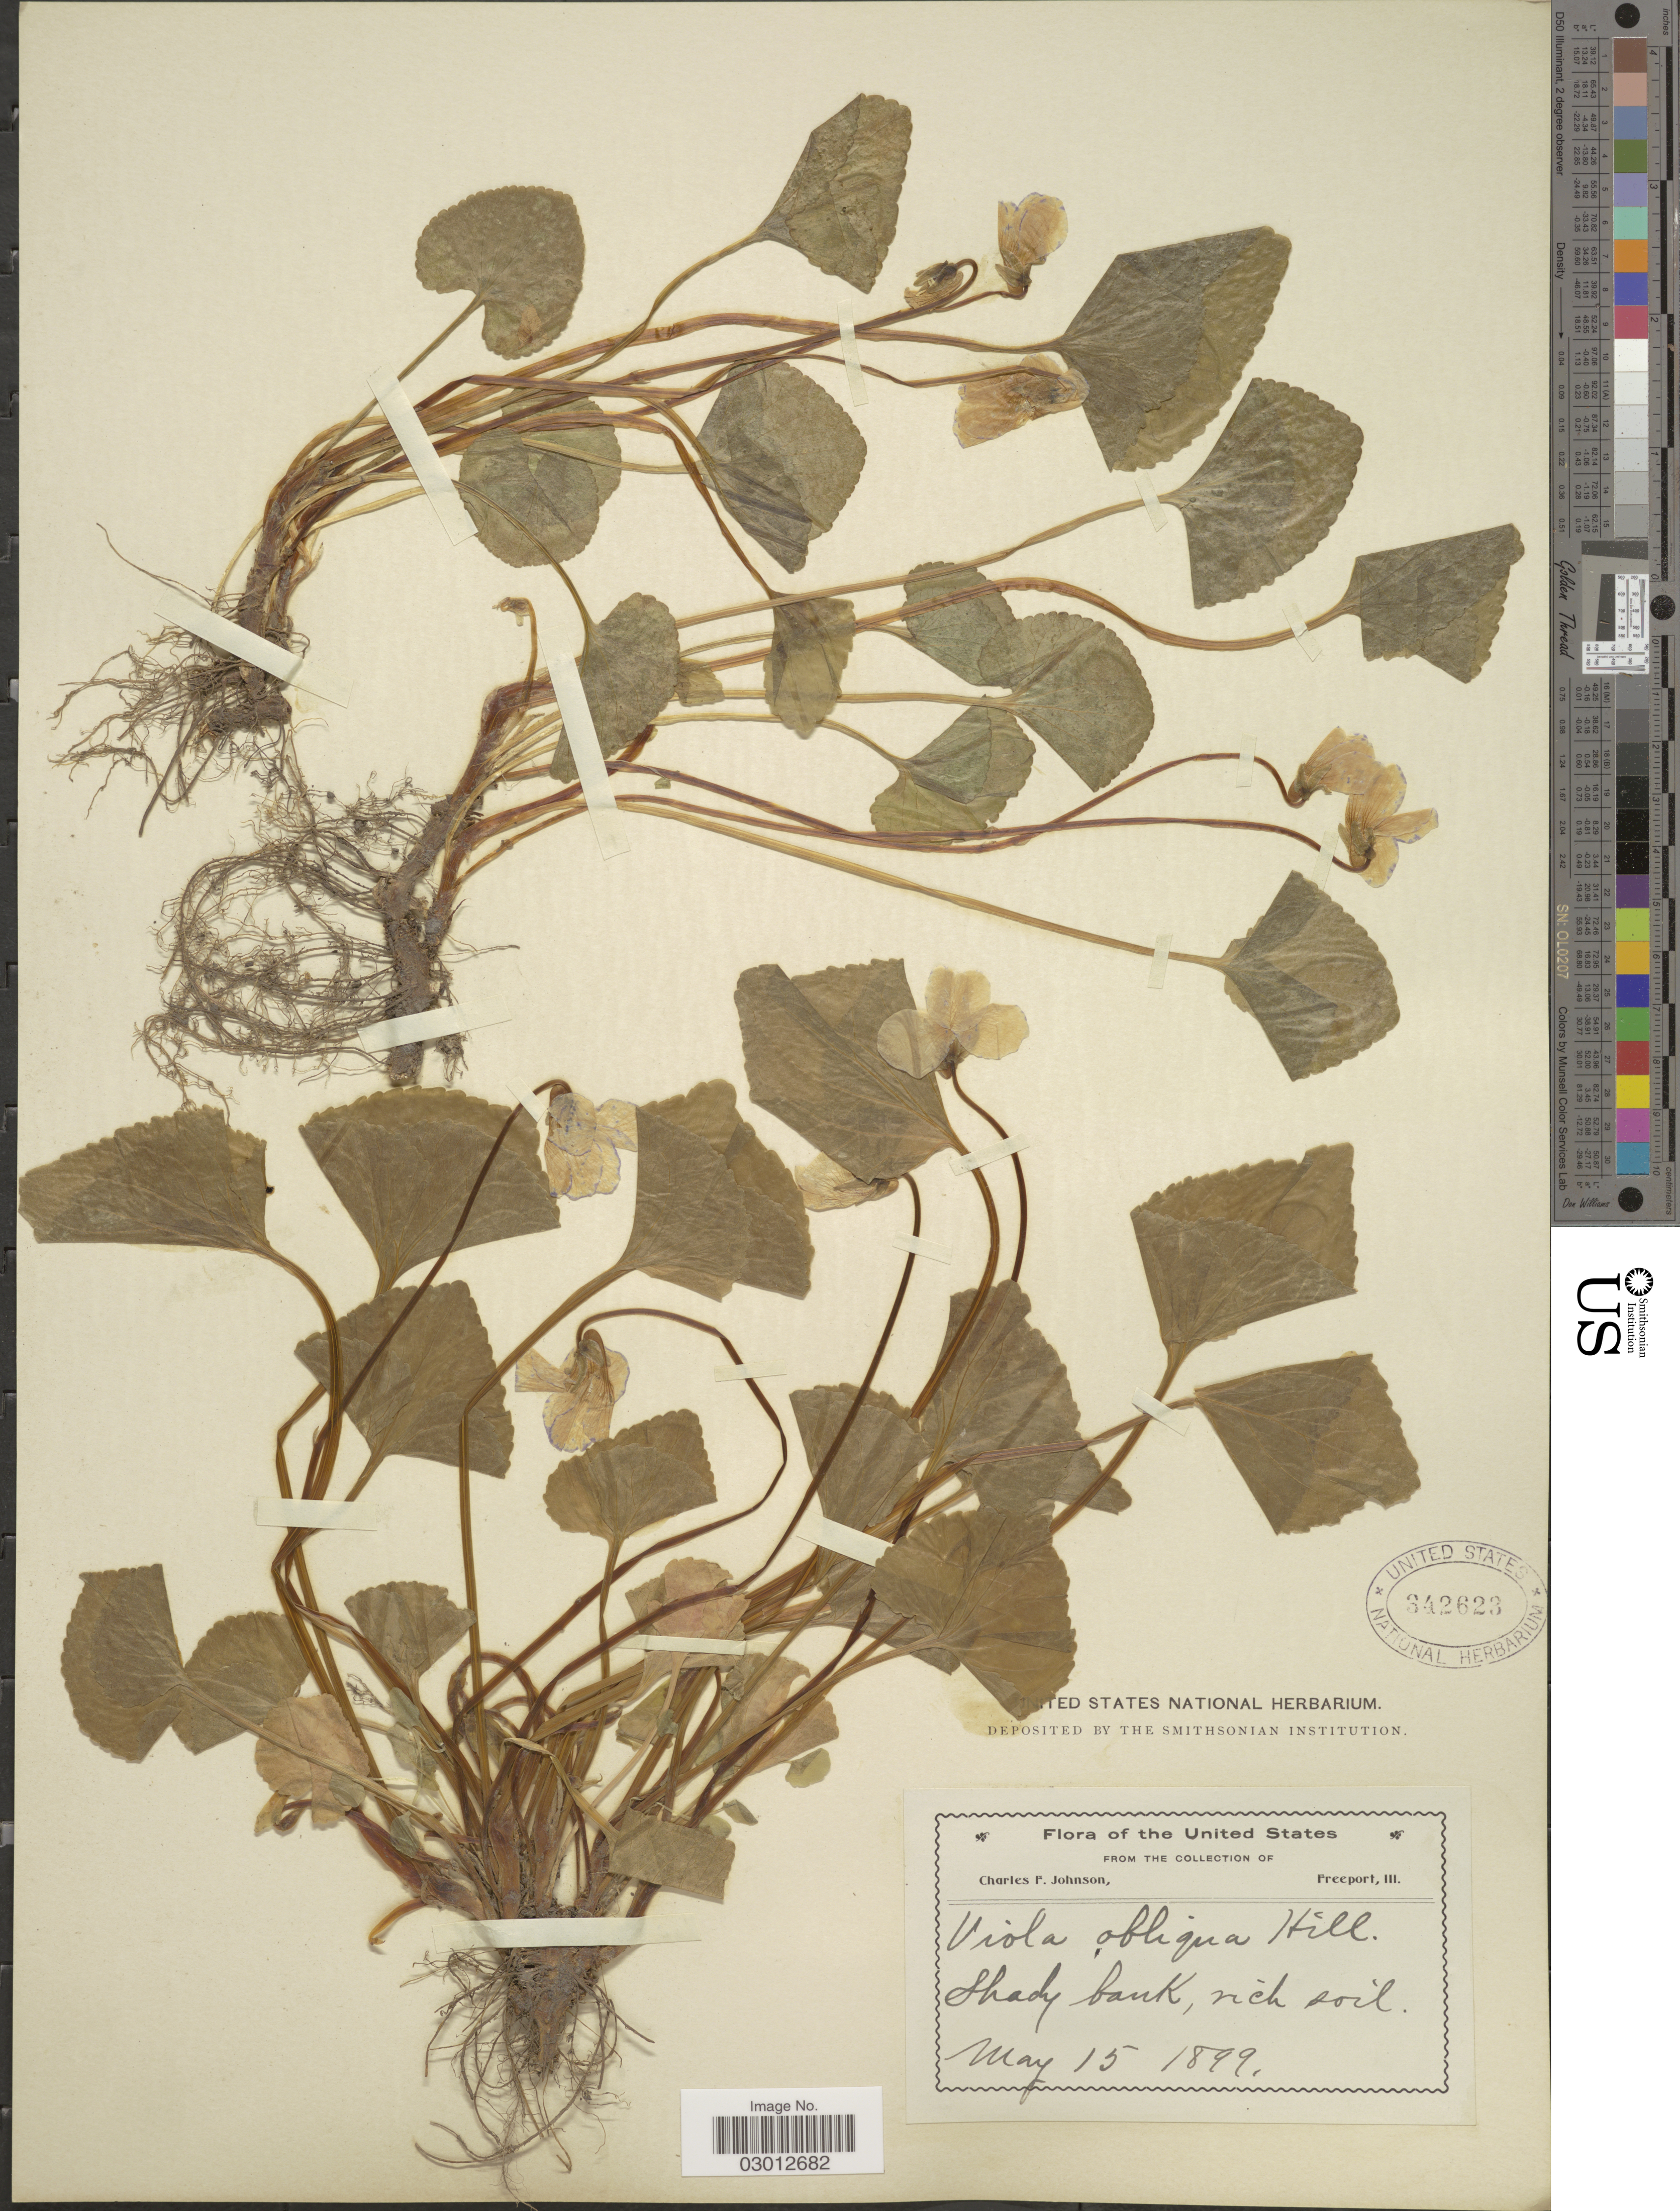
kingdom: Plantae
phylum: Tracheophyta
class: Magnoliopsida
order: Malpighiales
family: Violaceae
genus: Viola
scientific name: Viola papilionacea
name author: Pursh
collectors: C. F. Johnson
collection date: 1899-05-15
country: United States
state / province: Illinois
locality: Freeport Ill.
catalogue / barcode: US 342623